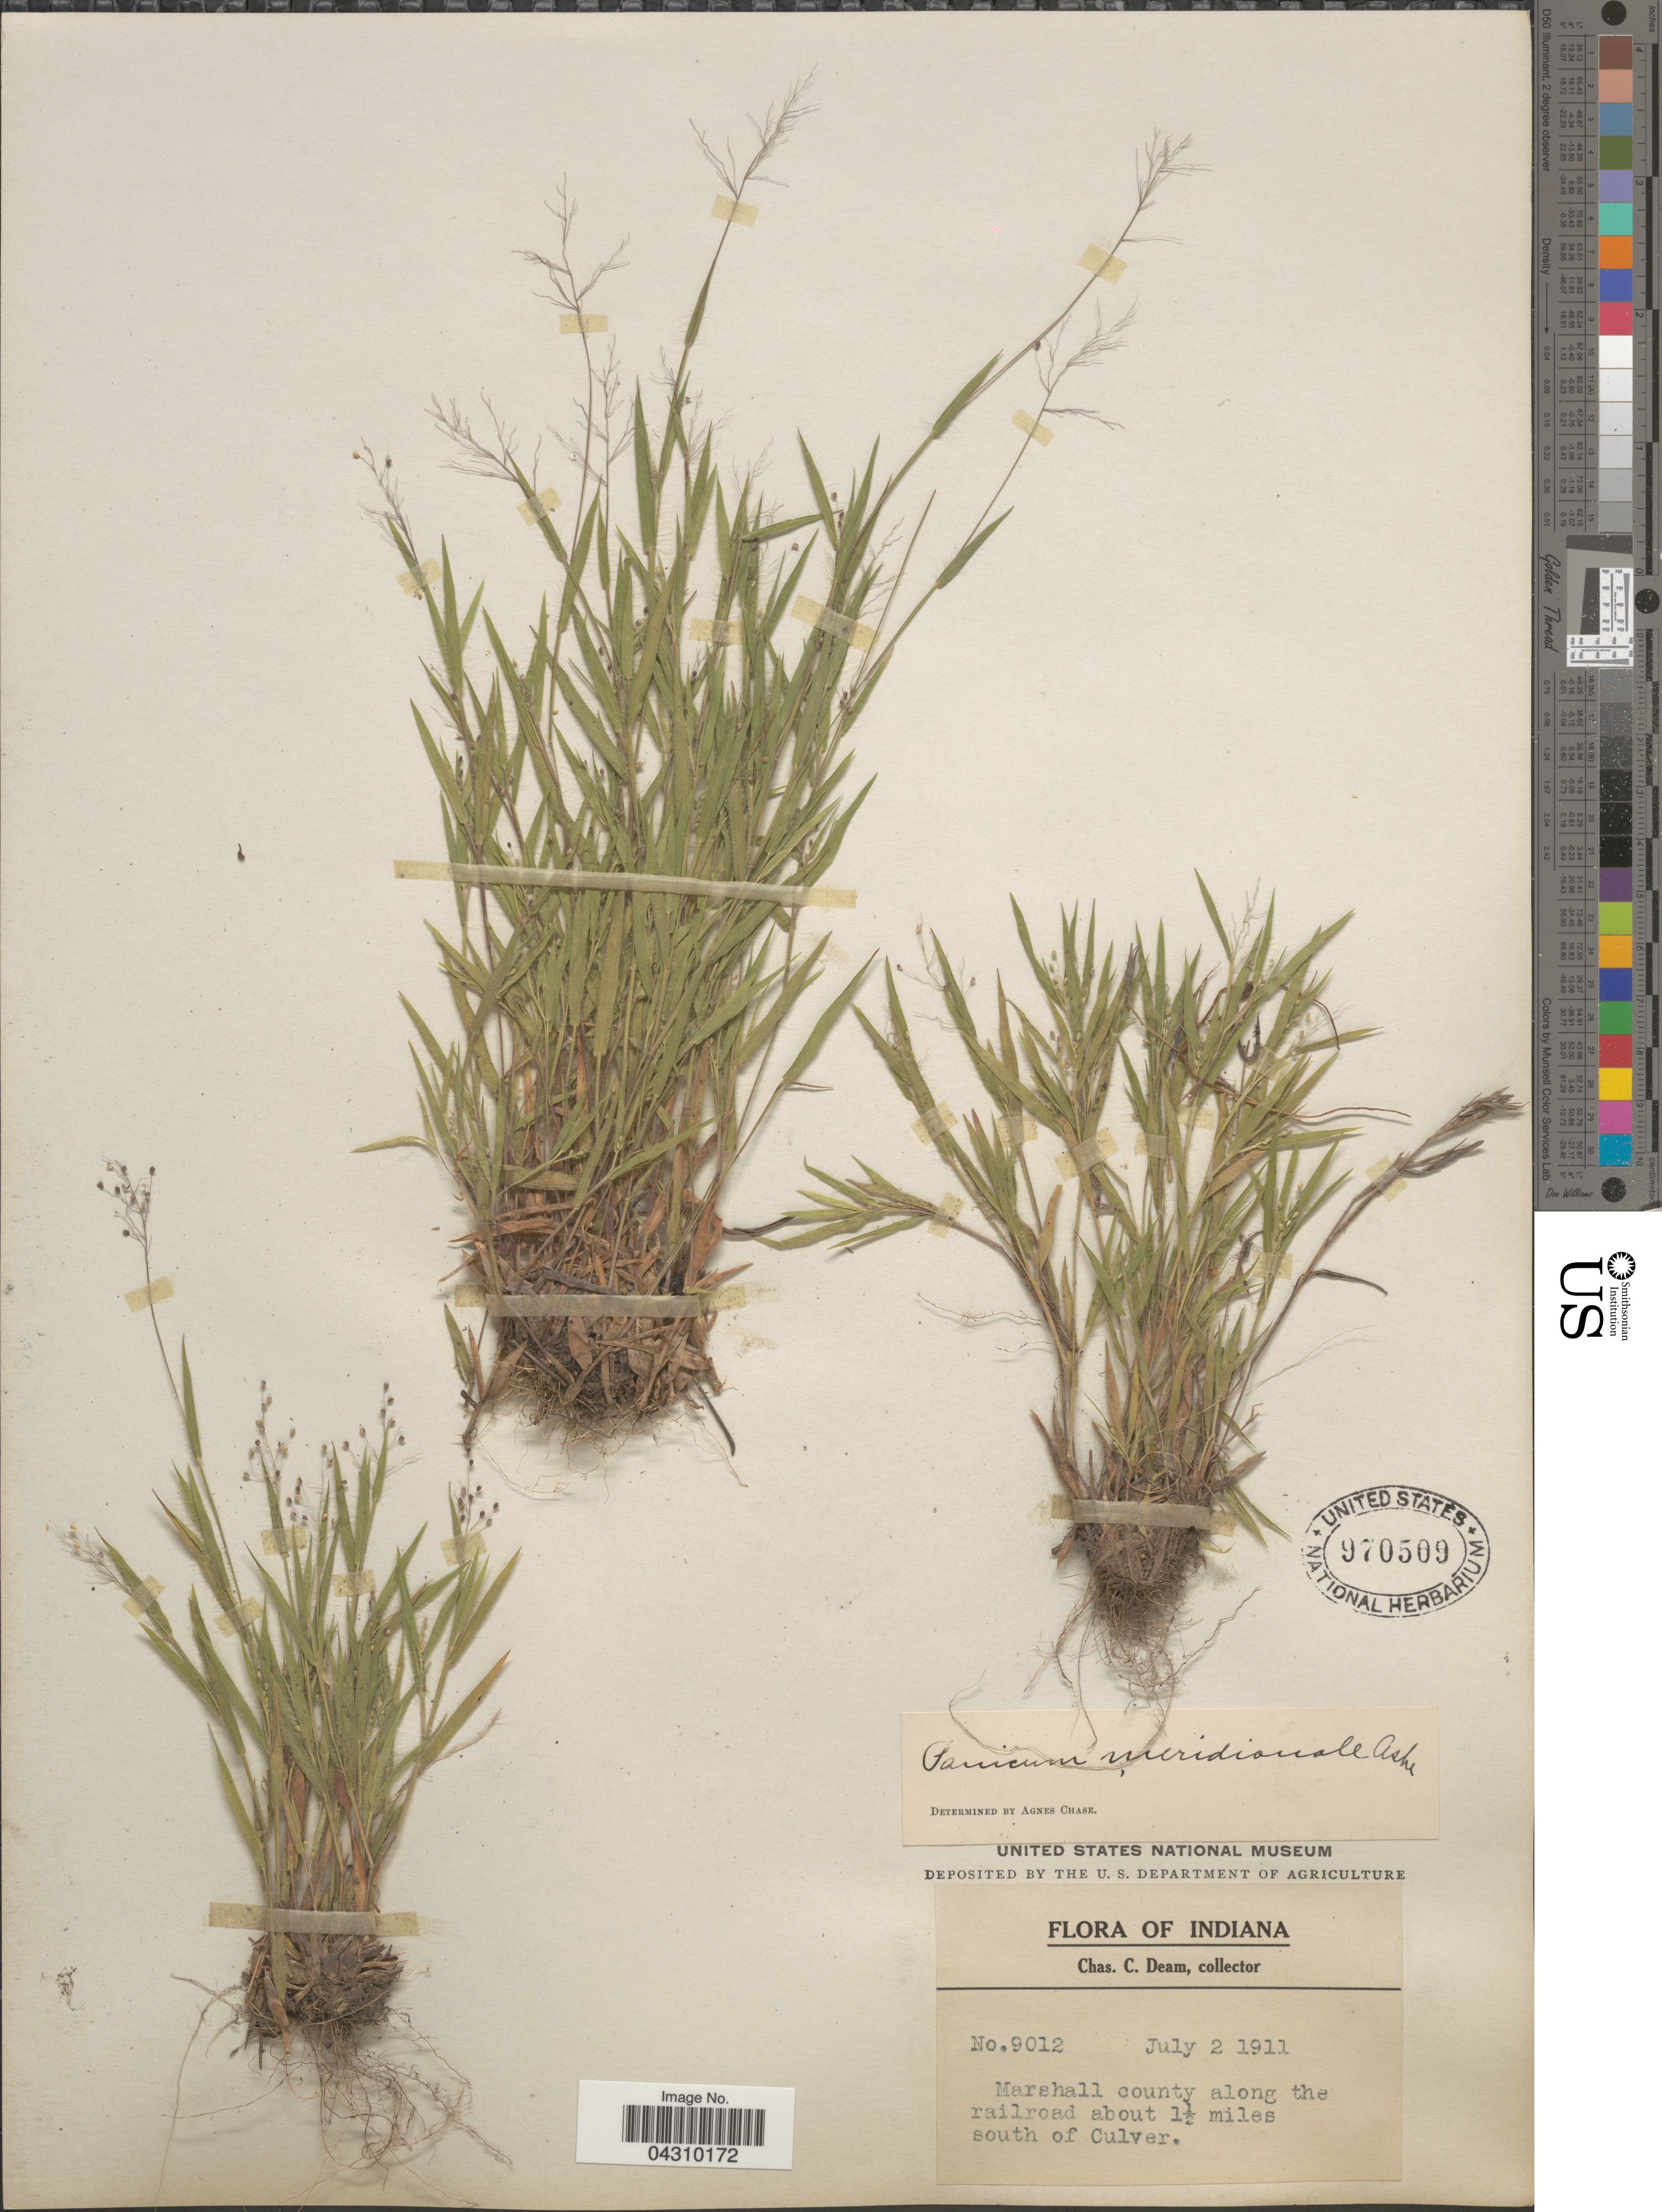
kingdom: Plantae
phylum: Tracheophyta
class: Liliopsida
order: Poales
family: Poaceae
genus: Dichanthelium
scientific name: Dichanthelium acuminatum var. acuminatum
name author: (Sw.) Gould & C.A. Clark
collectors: C. C. Deam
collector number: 9012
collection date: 1911-07-02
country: United States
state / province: Indiana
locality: Marshall county along the railroad about 1½ miles south of Culver.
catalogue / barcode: US 970509